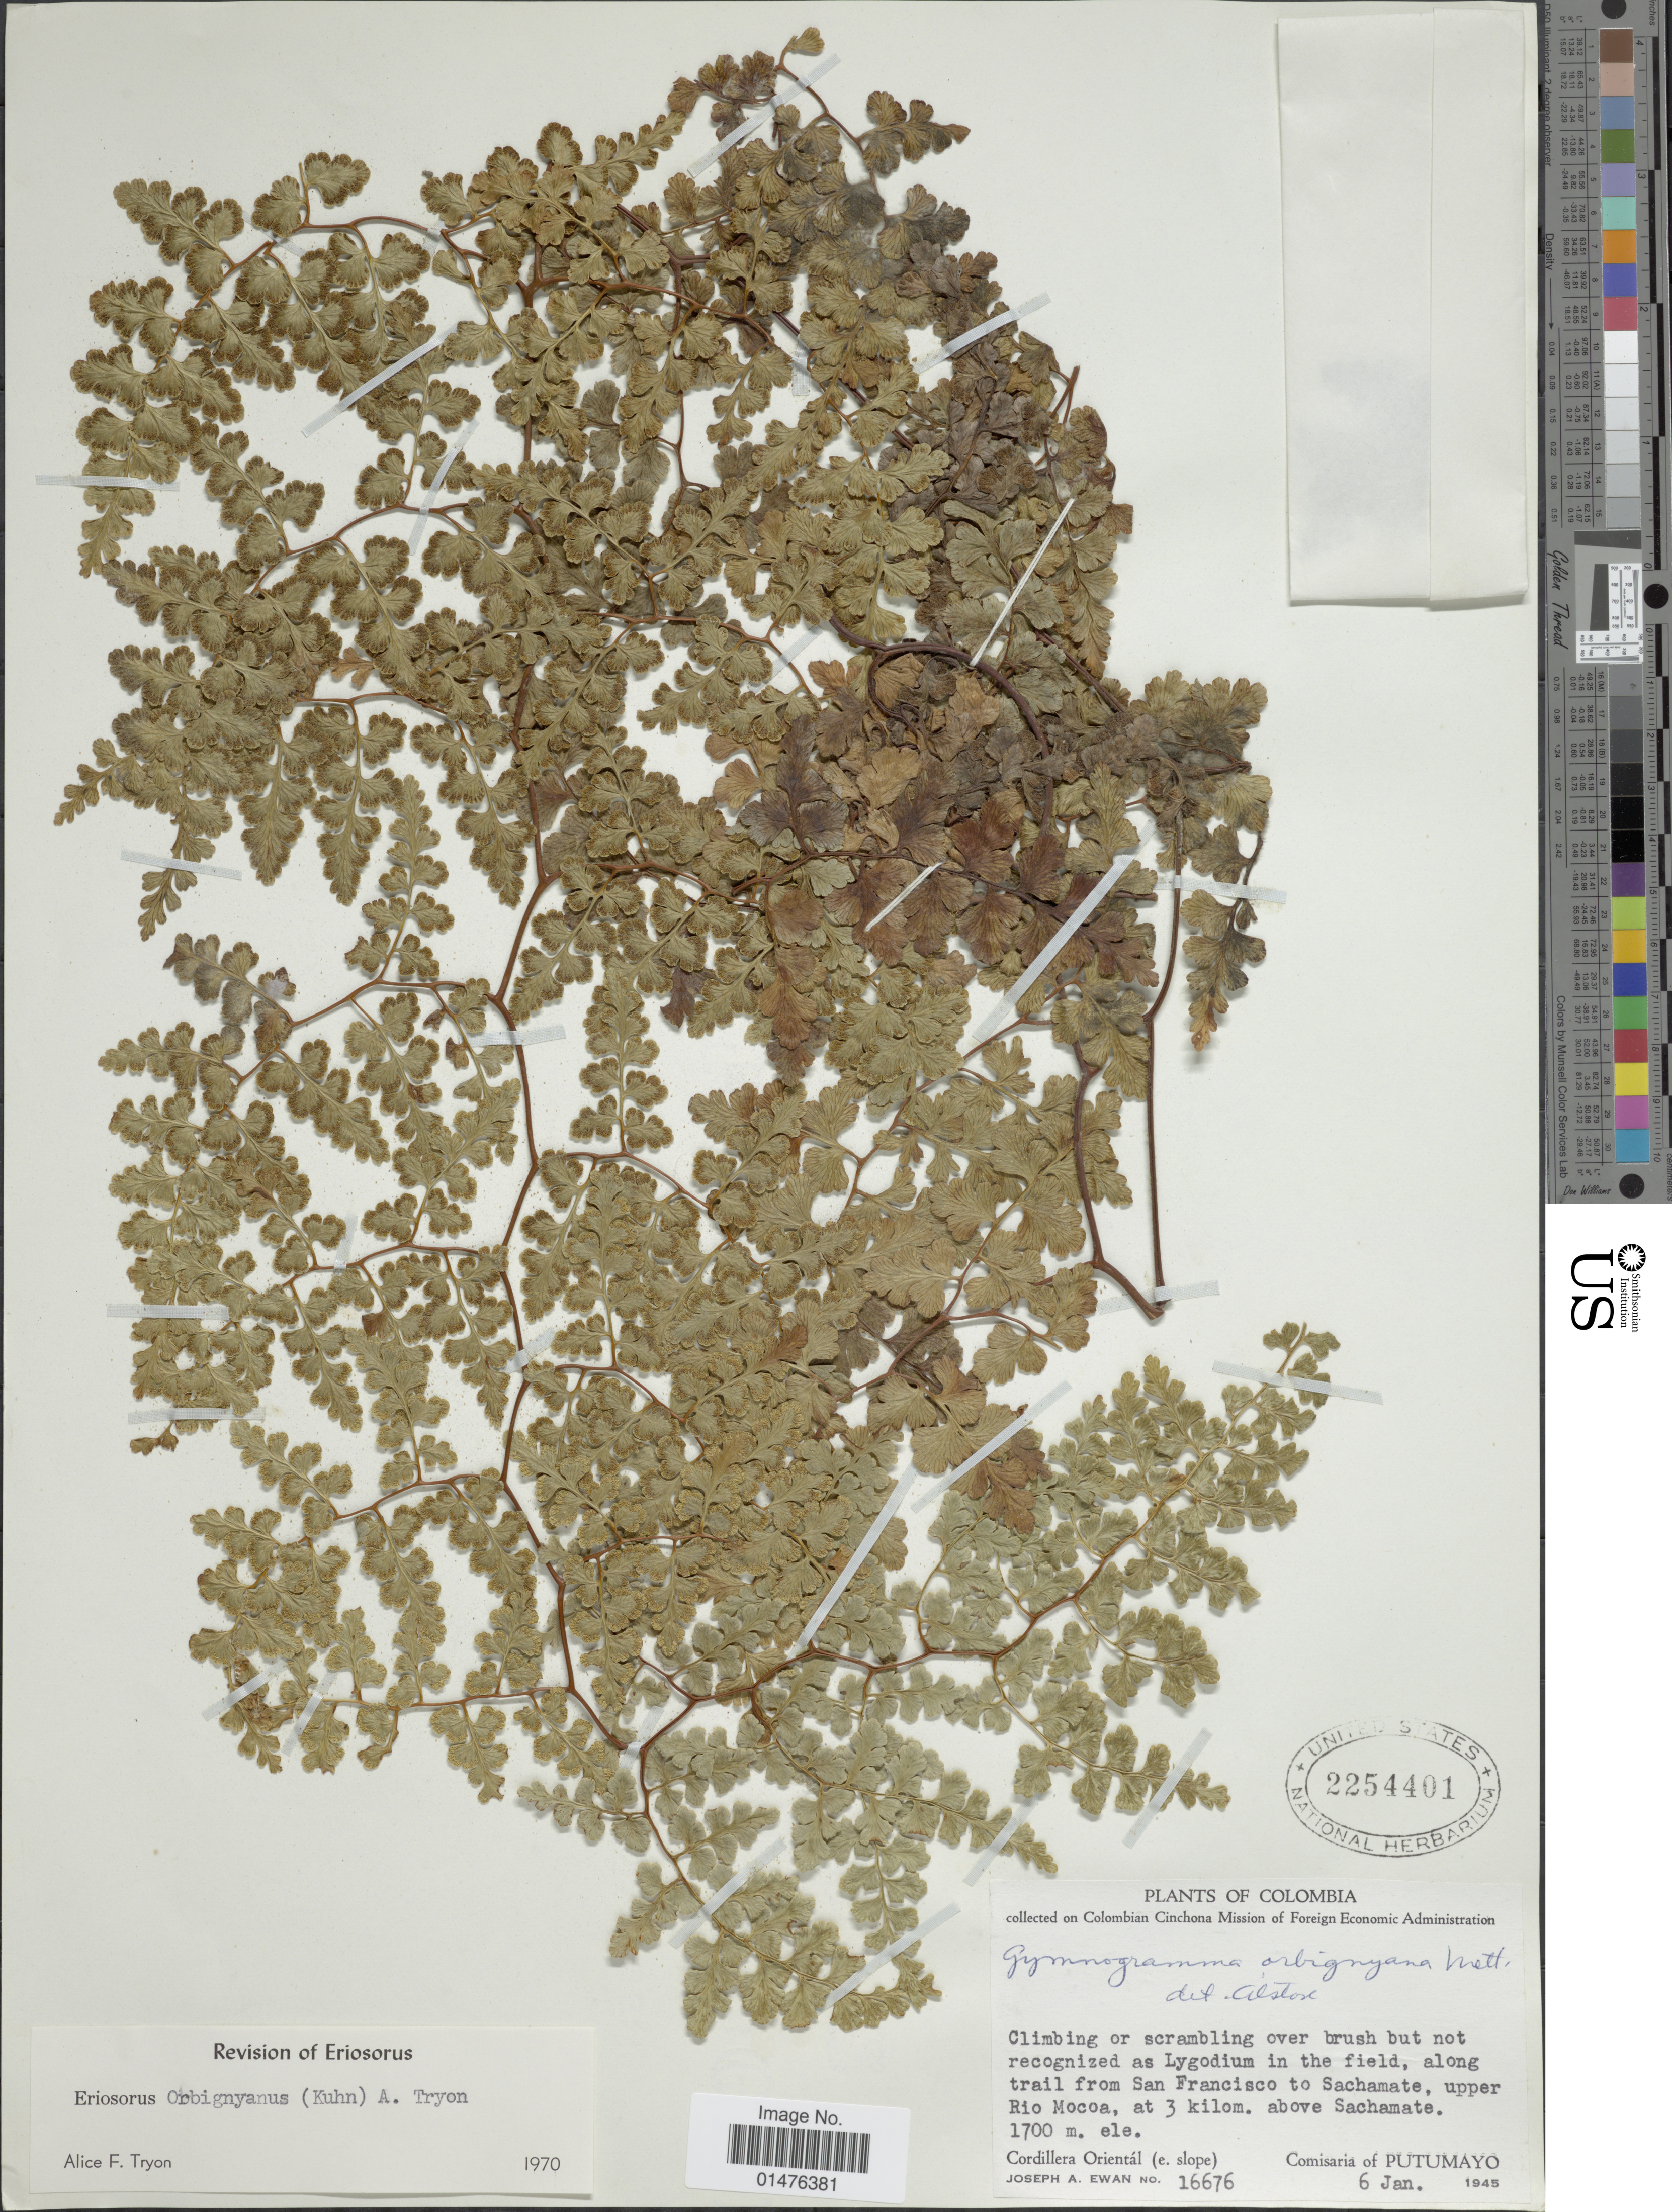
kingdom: Plantae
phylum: Tracheophyta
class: Polypodiopsida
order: Polypodiales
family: Pteridaceae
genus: Jamesonia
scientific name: Jamesonia orbignyana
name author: (Kuhn) Christenh.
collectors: J. A. Ewan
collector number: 16676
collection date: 1945-01-06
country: Colombia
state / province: Putumayo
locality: Along trail from San Francisco to Sachamate, upper Rio Mocoa, at 3 kilom, above Sachamate, Cordillera Orientál (e. slope) Comisaria of Putumayo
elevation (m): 1700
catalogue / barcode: US 2254401